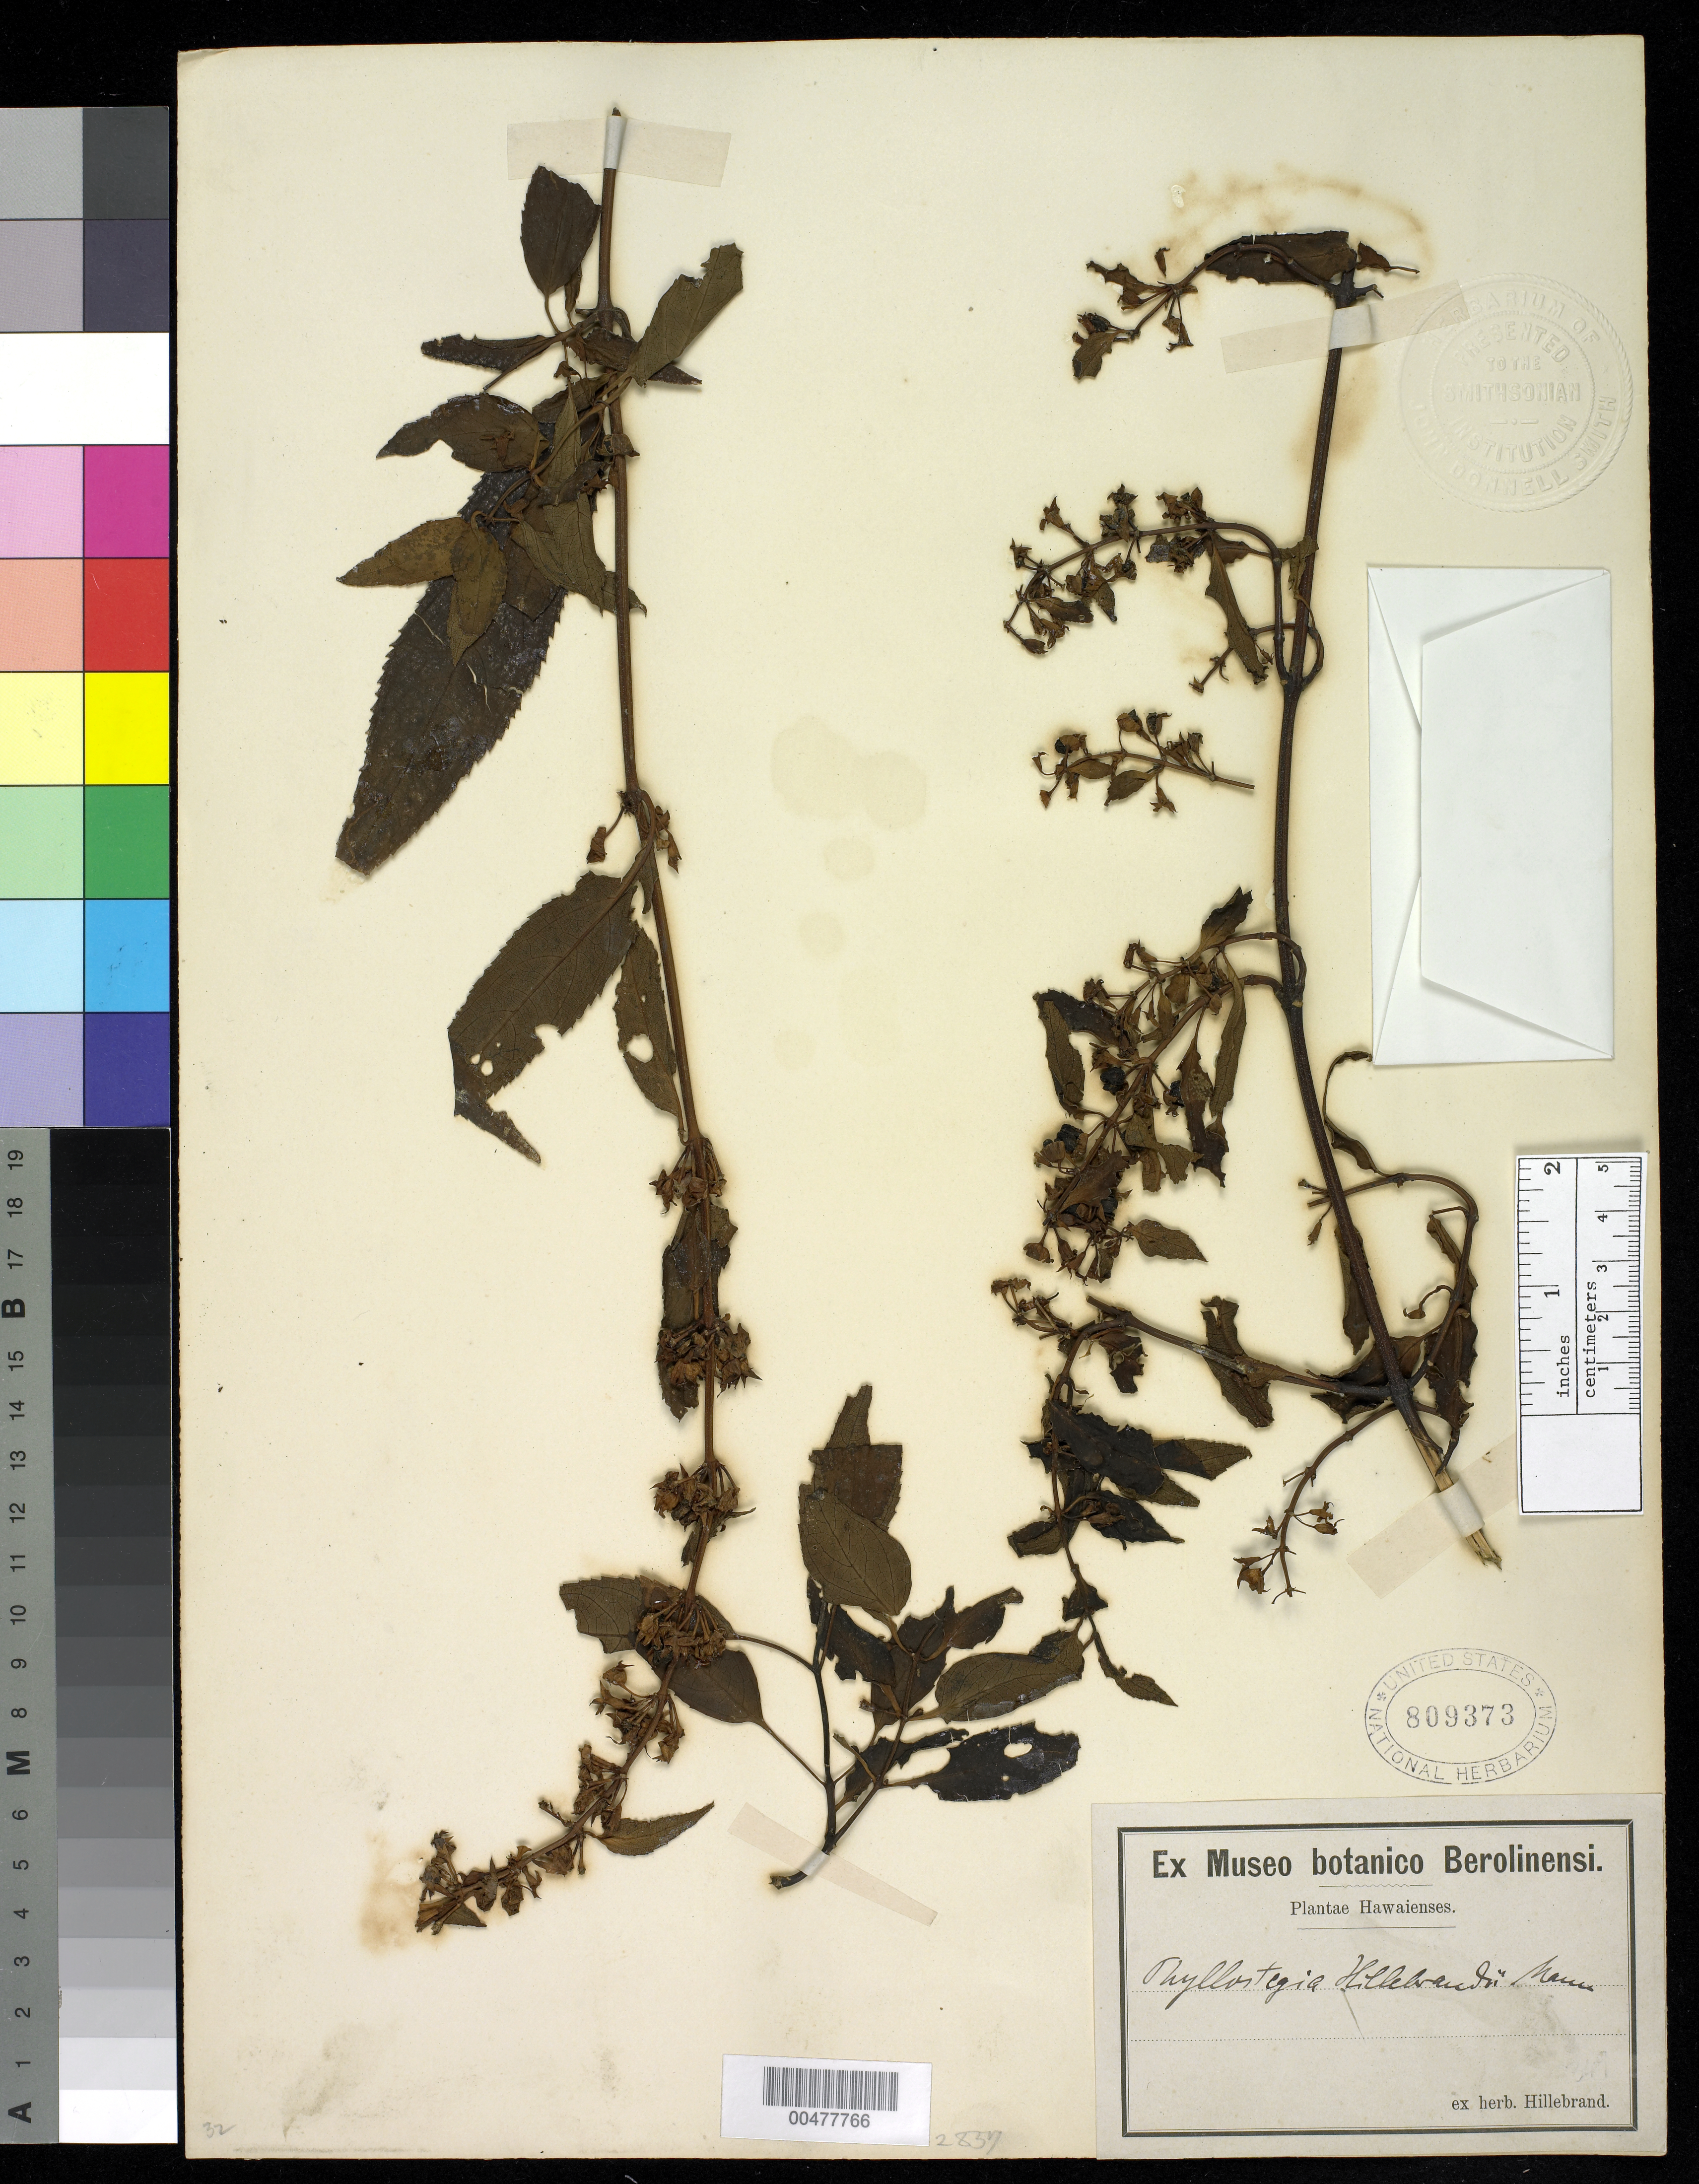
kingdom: Plantae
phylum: Tracheophyta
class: Magnoliopsida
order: Lamiales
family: Lamiaceae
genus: Phyllostegia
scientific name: Phyllostegia hillebrandii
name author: H. Mann ex Hillebr.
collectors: W. Hillebrand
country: United States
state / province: Hawaii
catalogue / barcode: US 809373